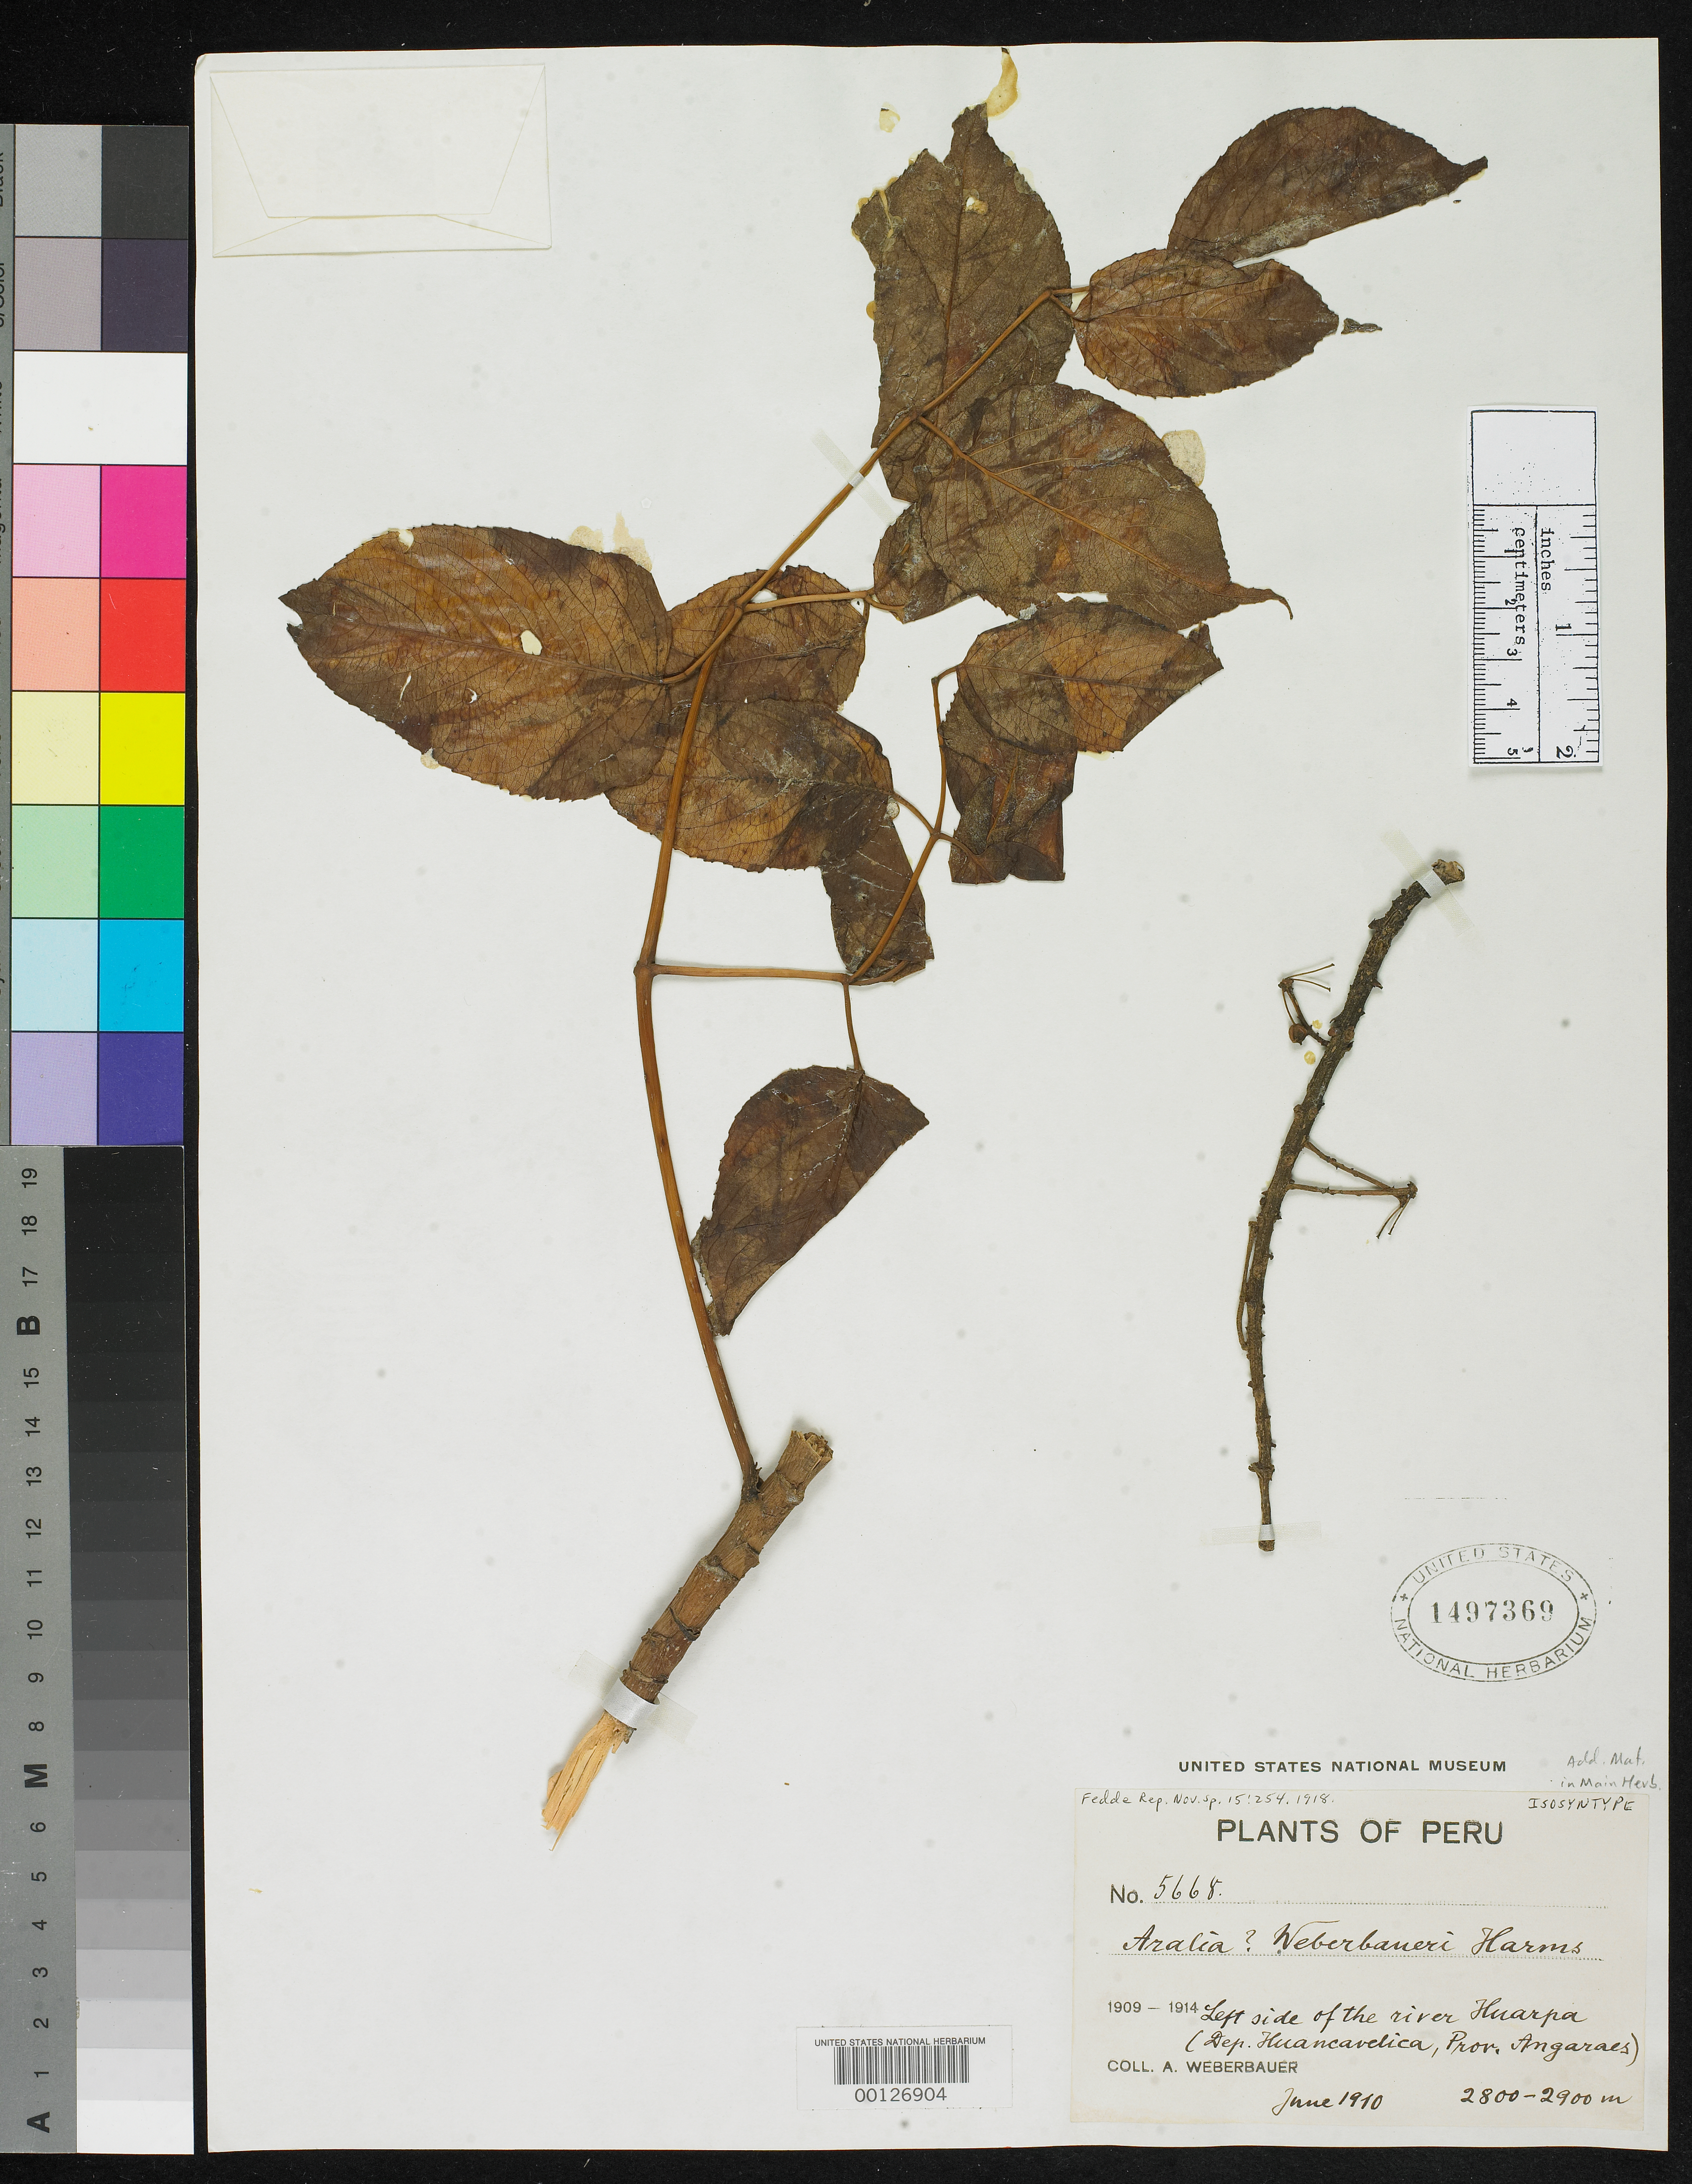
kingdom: Plantae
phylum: Tracheophyta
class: Magnoliopsida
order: Apiales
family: Araliaceae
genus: Aralia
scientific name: Aralia weberbaueri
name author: Harms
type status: Isolectotype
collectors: A. Weberbauer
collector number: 5668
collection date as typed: Jun 1910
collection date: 1910-06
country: Peru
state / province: Huancavelica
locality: Left side of the river Huarpa (Dep. Huancavelica, prov. Angaraes).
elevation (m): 2800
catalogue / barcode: US 1497369